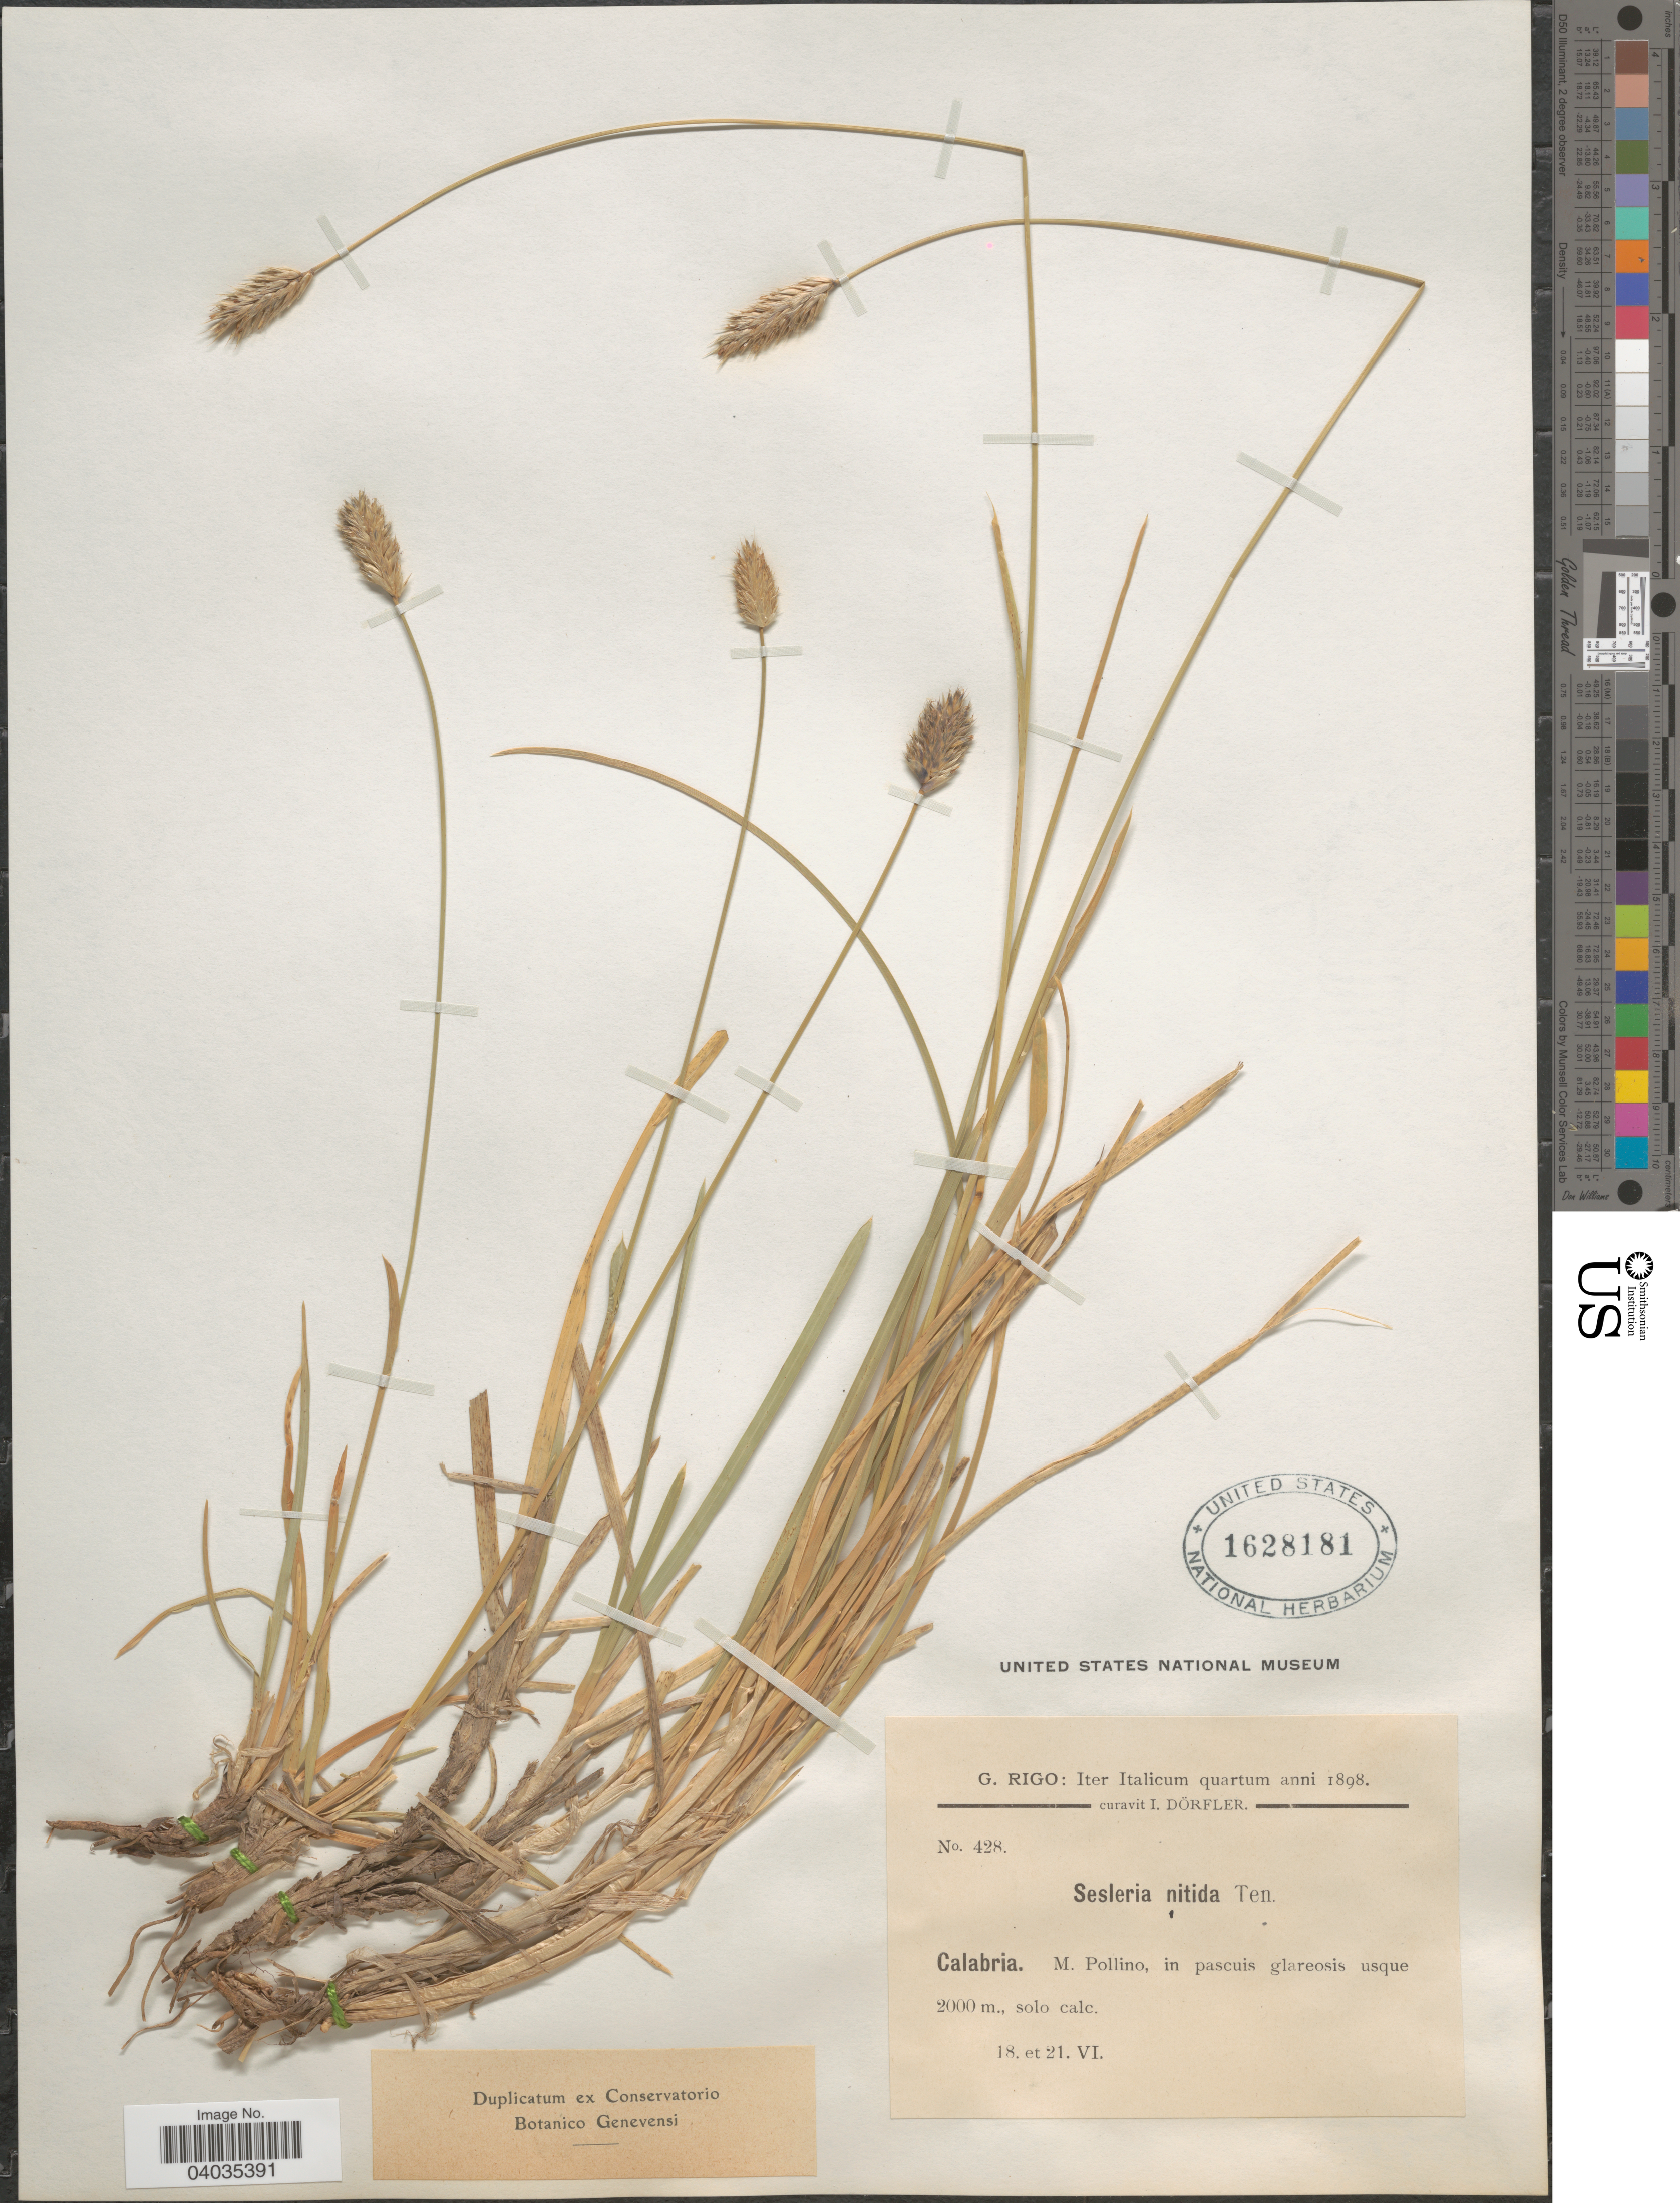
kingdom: Plantae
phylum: Tracheophyta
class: Liliopsida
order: Poales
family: Poaceae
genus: Sesleria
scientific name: Sesleria nitida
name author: Ten.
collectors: G. Rigo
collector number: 428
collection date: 1898-06-18/1898-06-21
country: Italy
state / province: Calabria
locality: Iter Italicum. M. Pollino, in pascuis glareosis.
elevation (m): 2000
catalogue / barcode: US 1628181